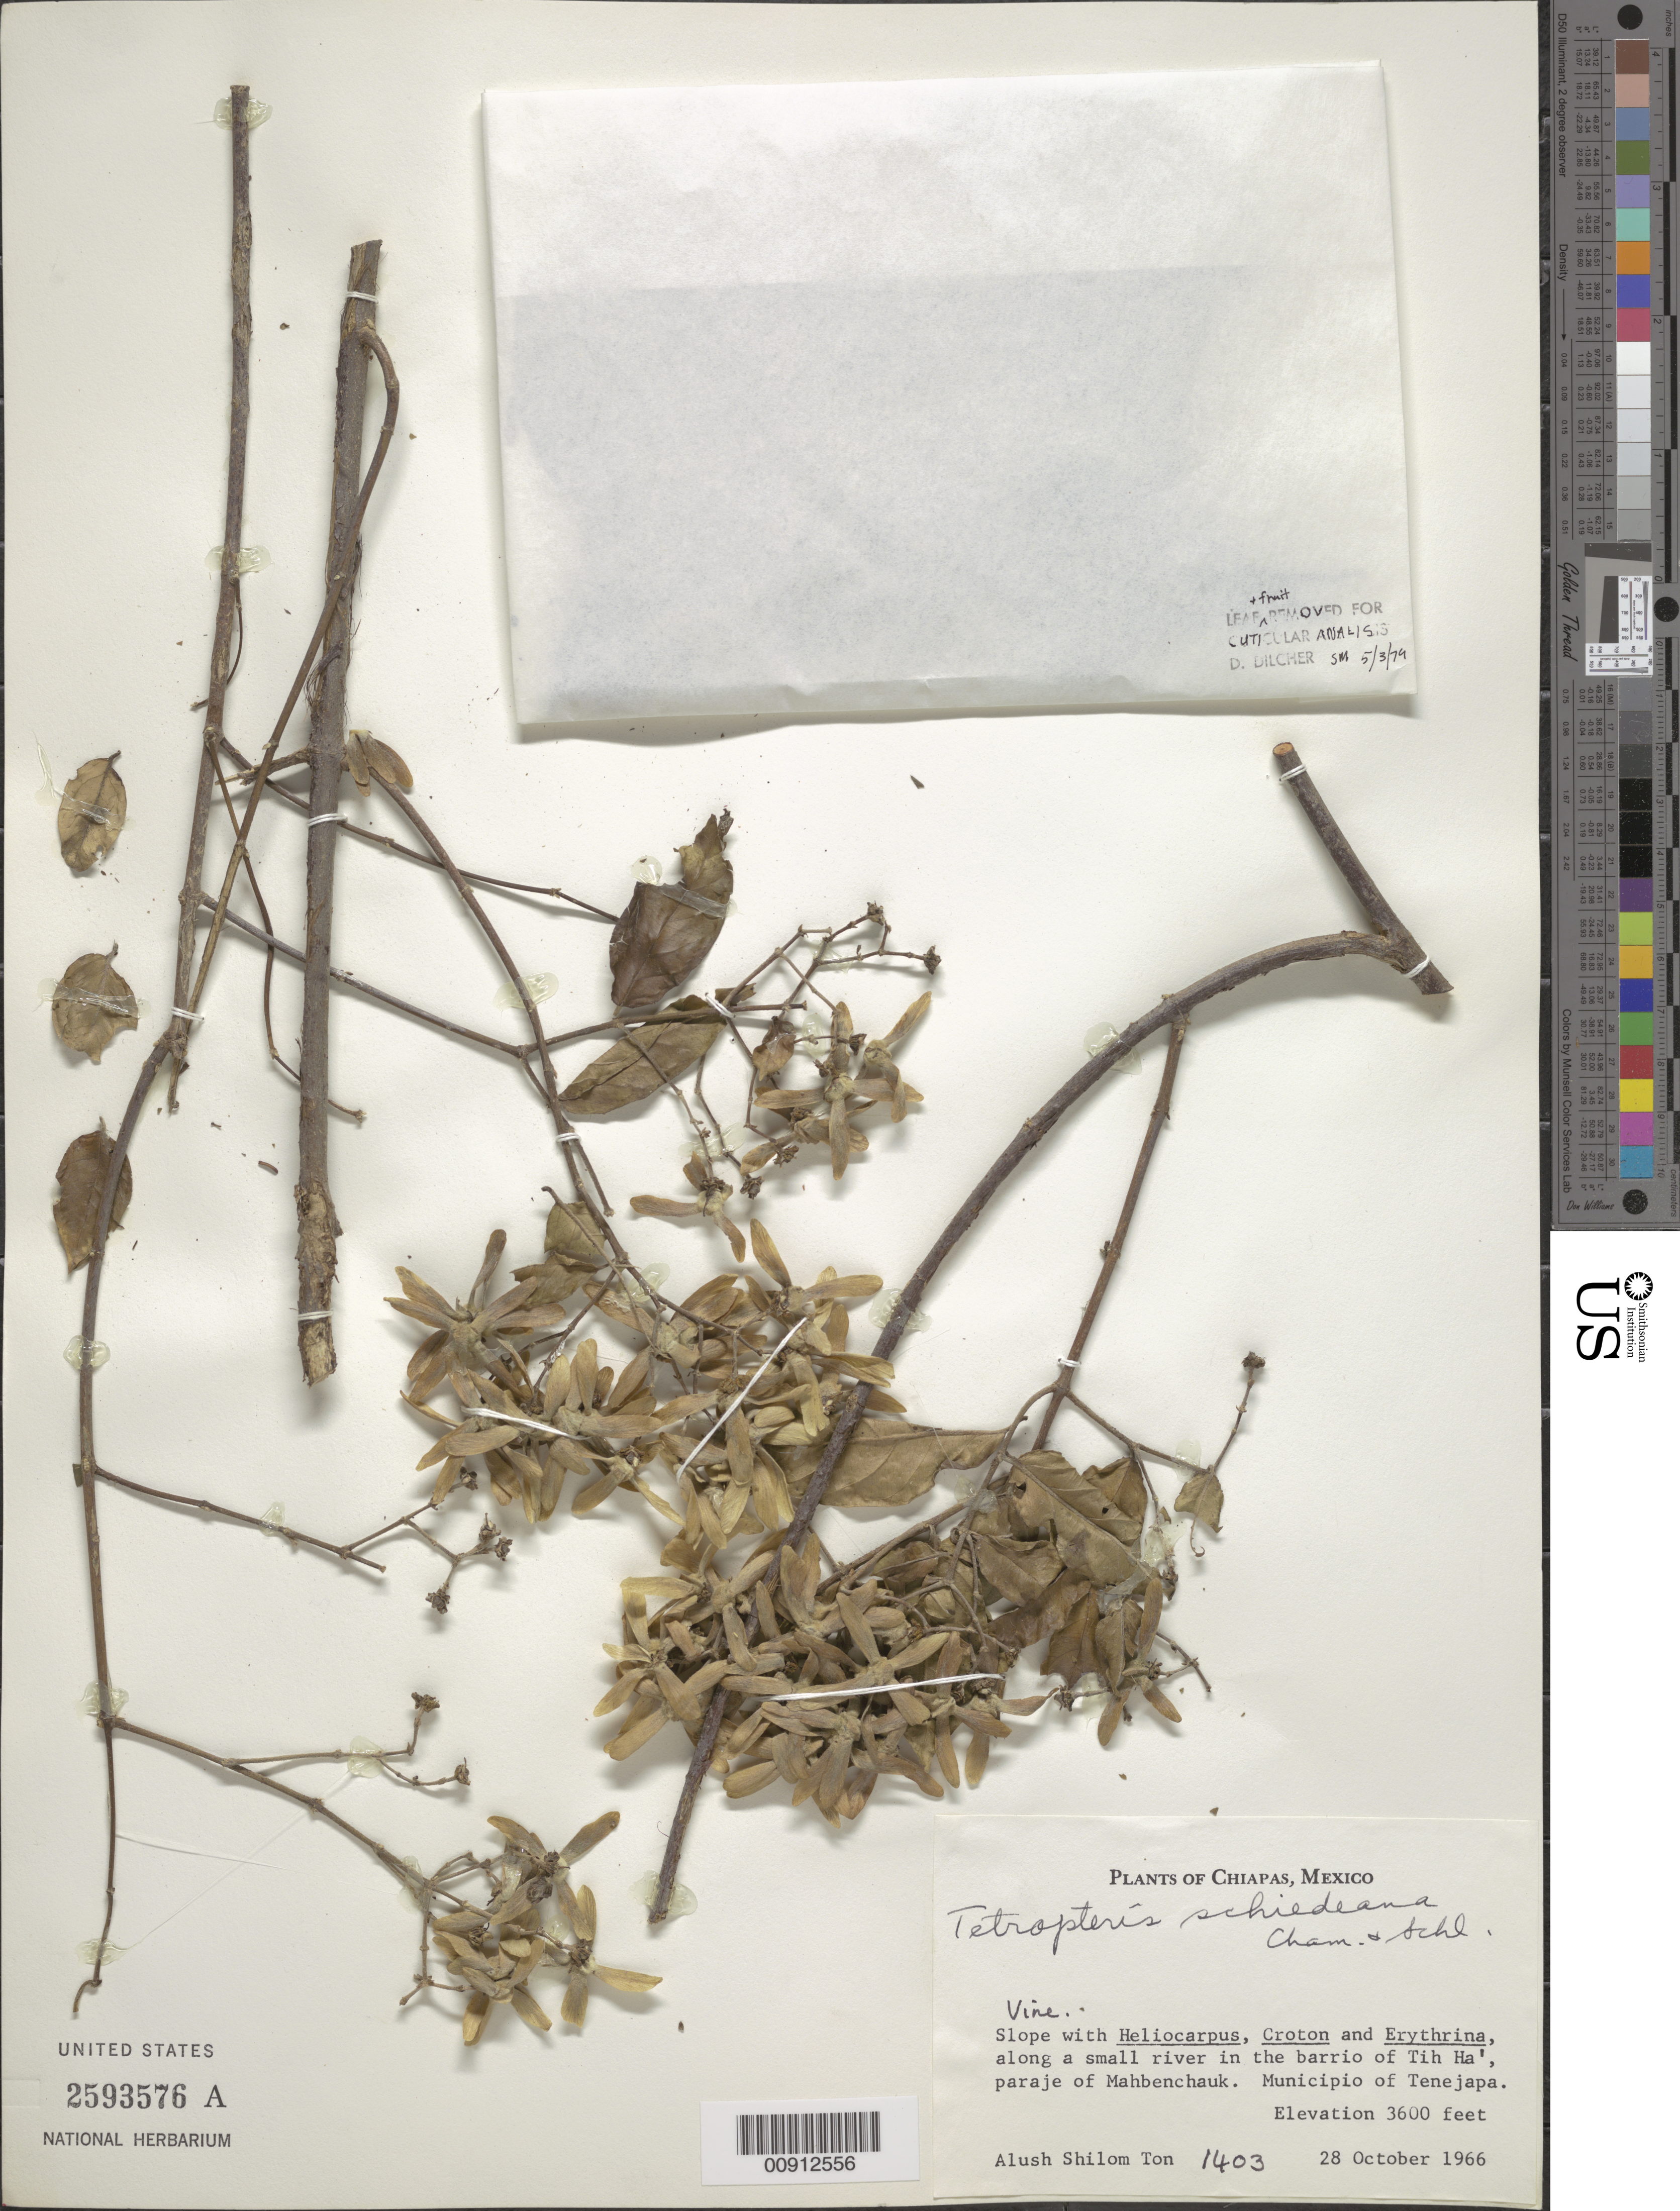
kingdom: Plantae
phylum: Tracheophyta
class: Magnoliopsida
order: Malpighiales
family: Malpighiaceae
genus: Tetrapterys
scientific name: Tetrapterys schiedeana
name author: Schltdl. & Cham.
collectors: A. Shilom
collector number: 1403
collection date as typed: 28 Oct 1966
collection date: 1966-10-28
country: Mexico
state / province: Chiapas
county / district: Tenejapa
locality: Along a small river in the Barrio of Tih Ha' paraje of Mahbenchauk. Municipio of Tenejapa, Chiapas.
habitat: Slope with Heliocarpus, Croton and Erythrina, along a small river.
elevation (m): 1097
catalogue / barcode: US 2593576A